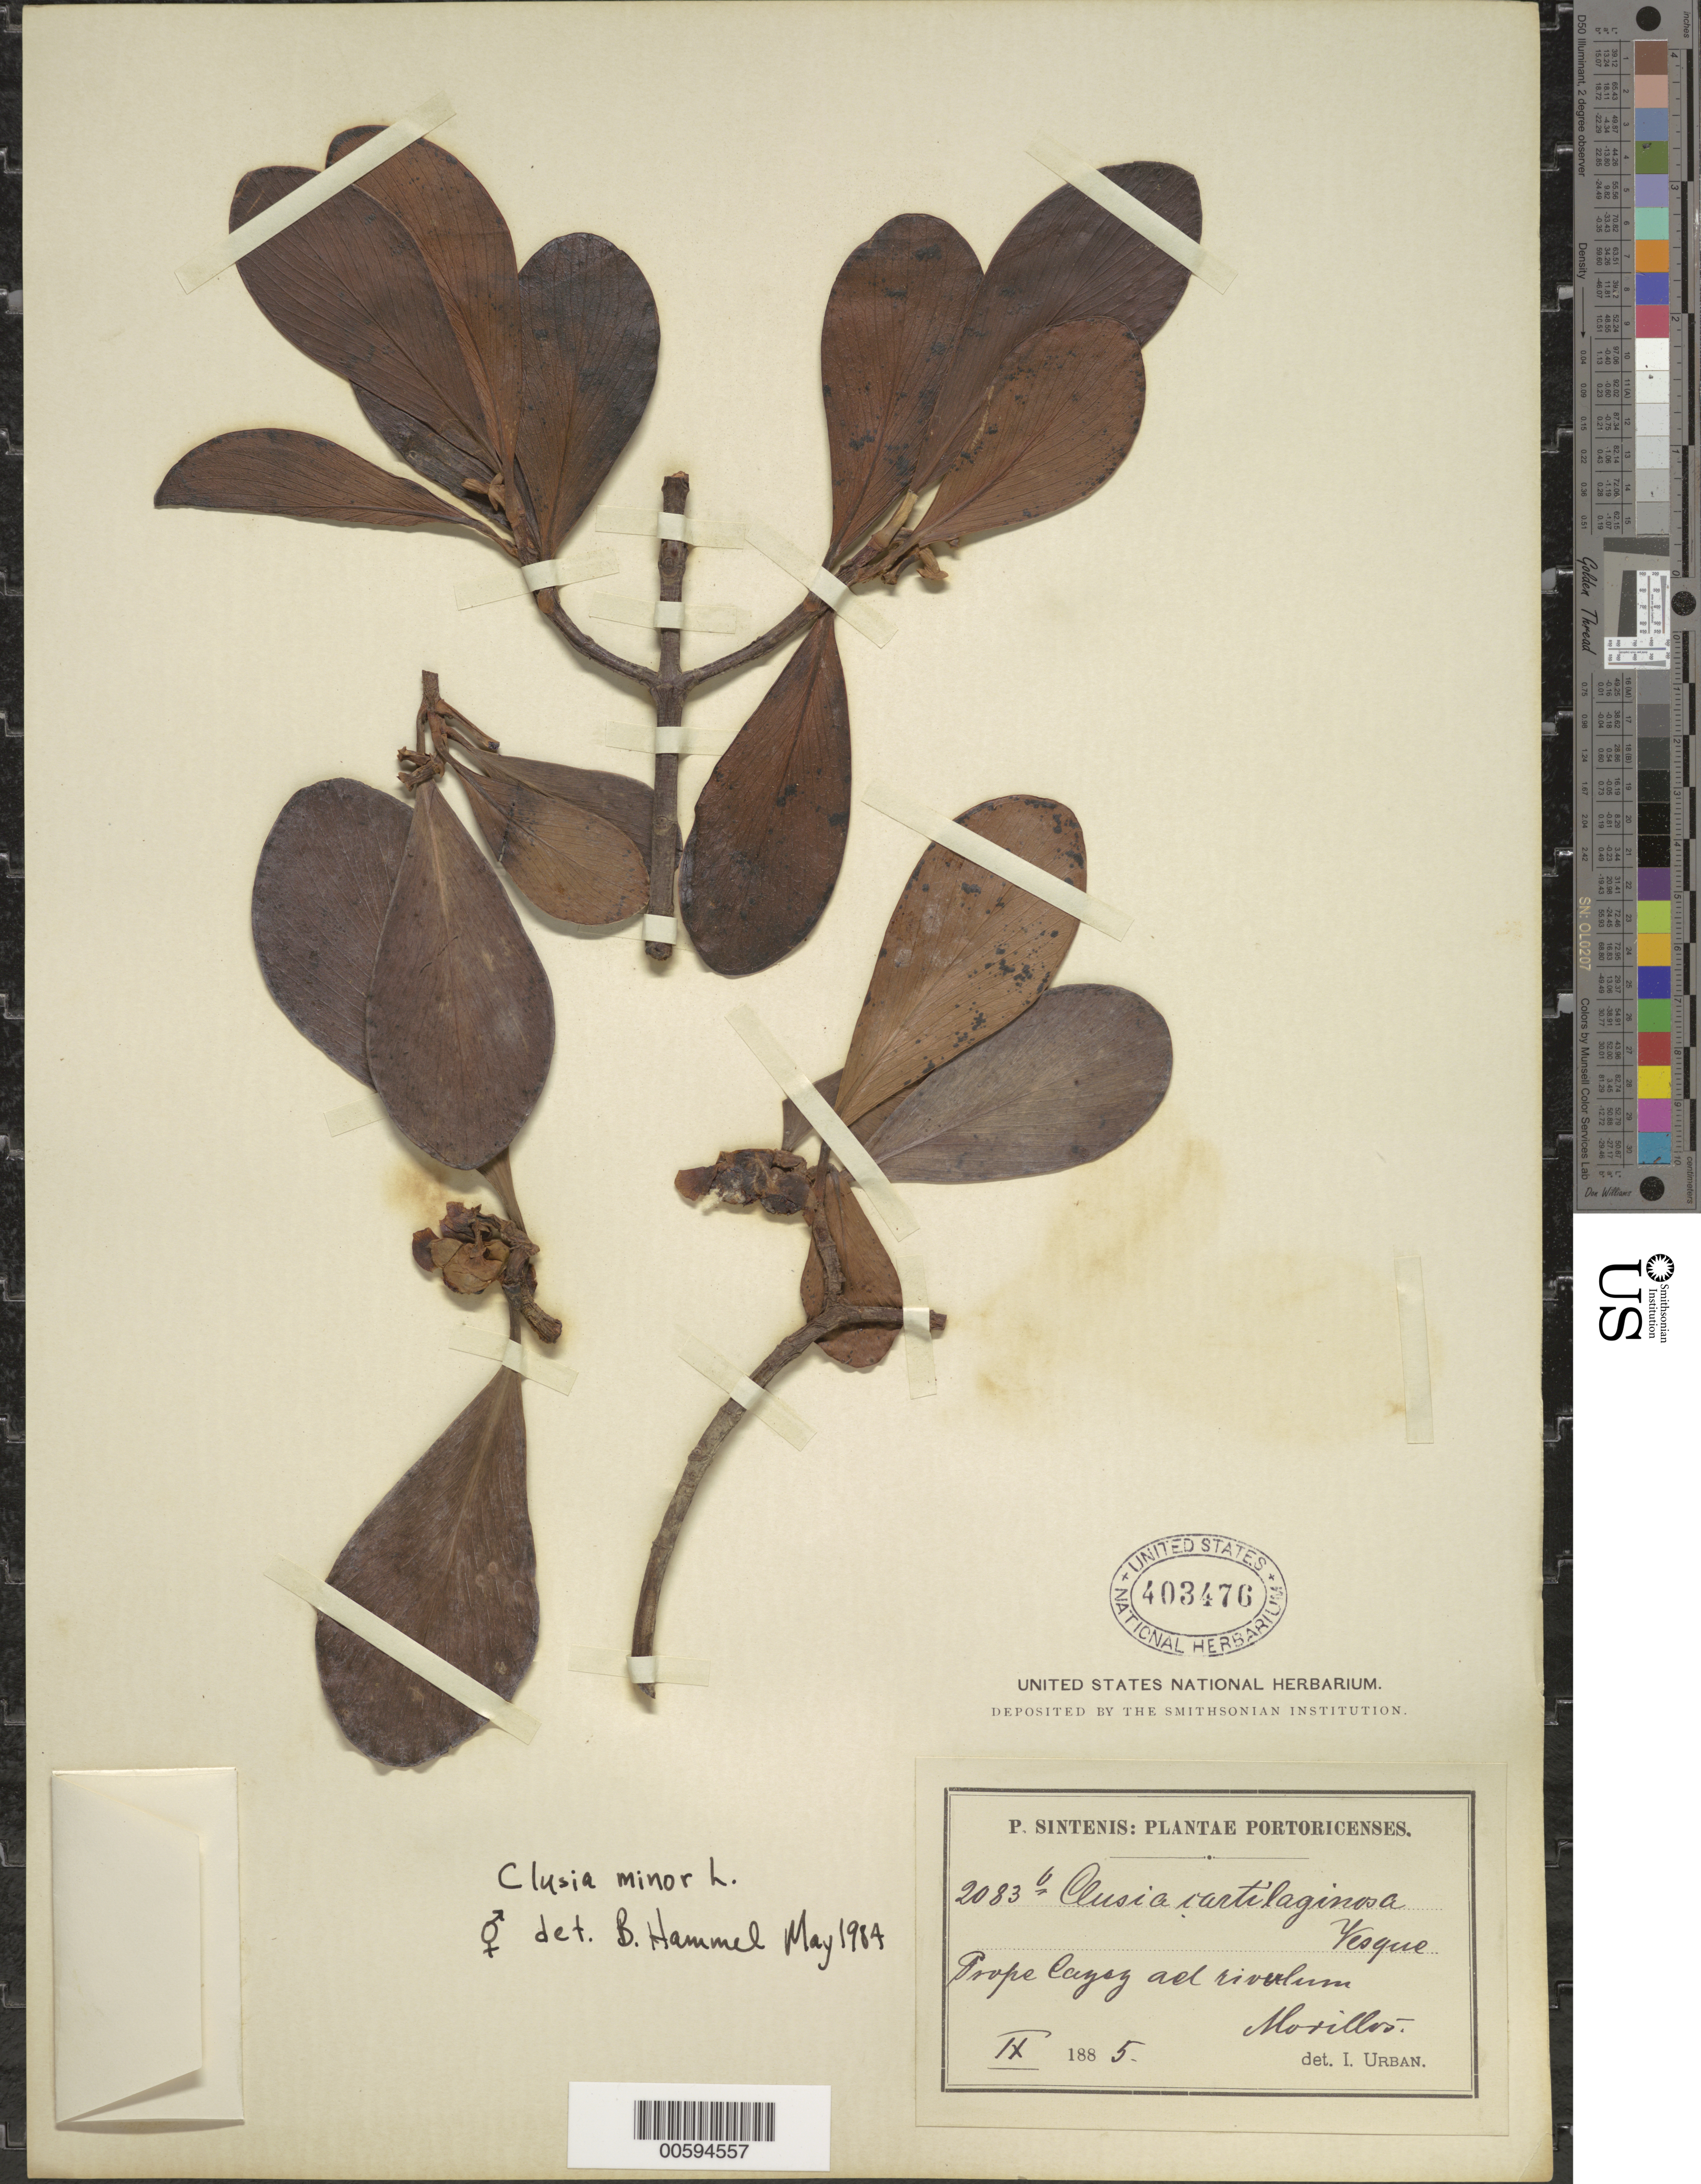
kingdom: Plantae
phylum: Tracheophyta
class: Magnoliopsida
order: Malpighiales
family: Clusiaceae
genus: Clusia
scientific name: Clusia minor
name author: L.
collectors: P. Sintenis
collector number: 2083b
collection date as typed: Sep 1885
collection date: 1885-09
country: Puerto Rico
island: Greater Antilles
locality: Prope Cayey ad rivulum Morillos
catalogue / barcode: US 403476